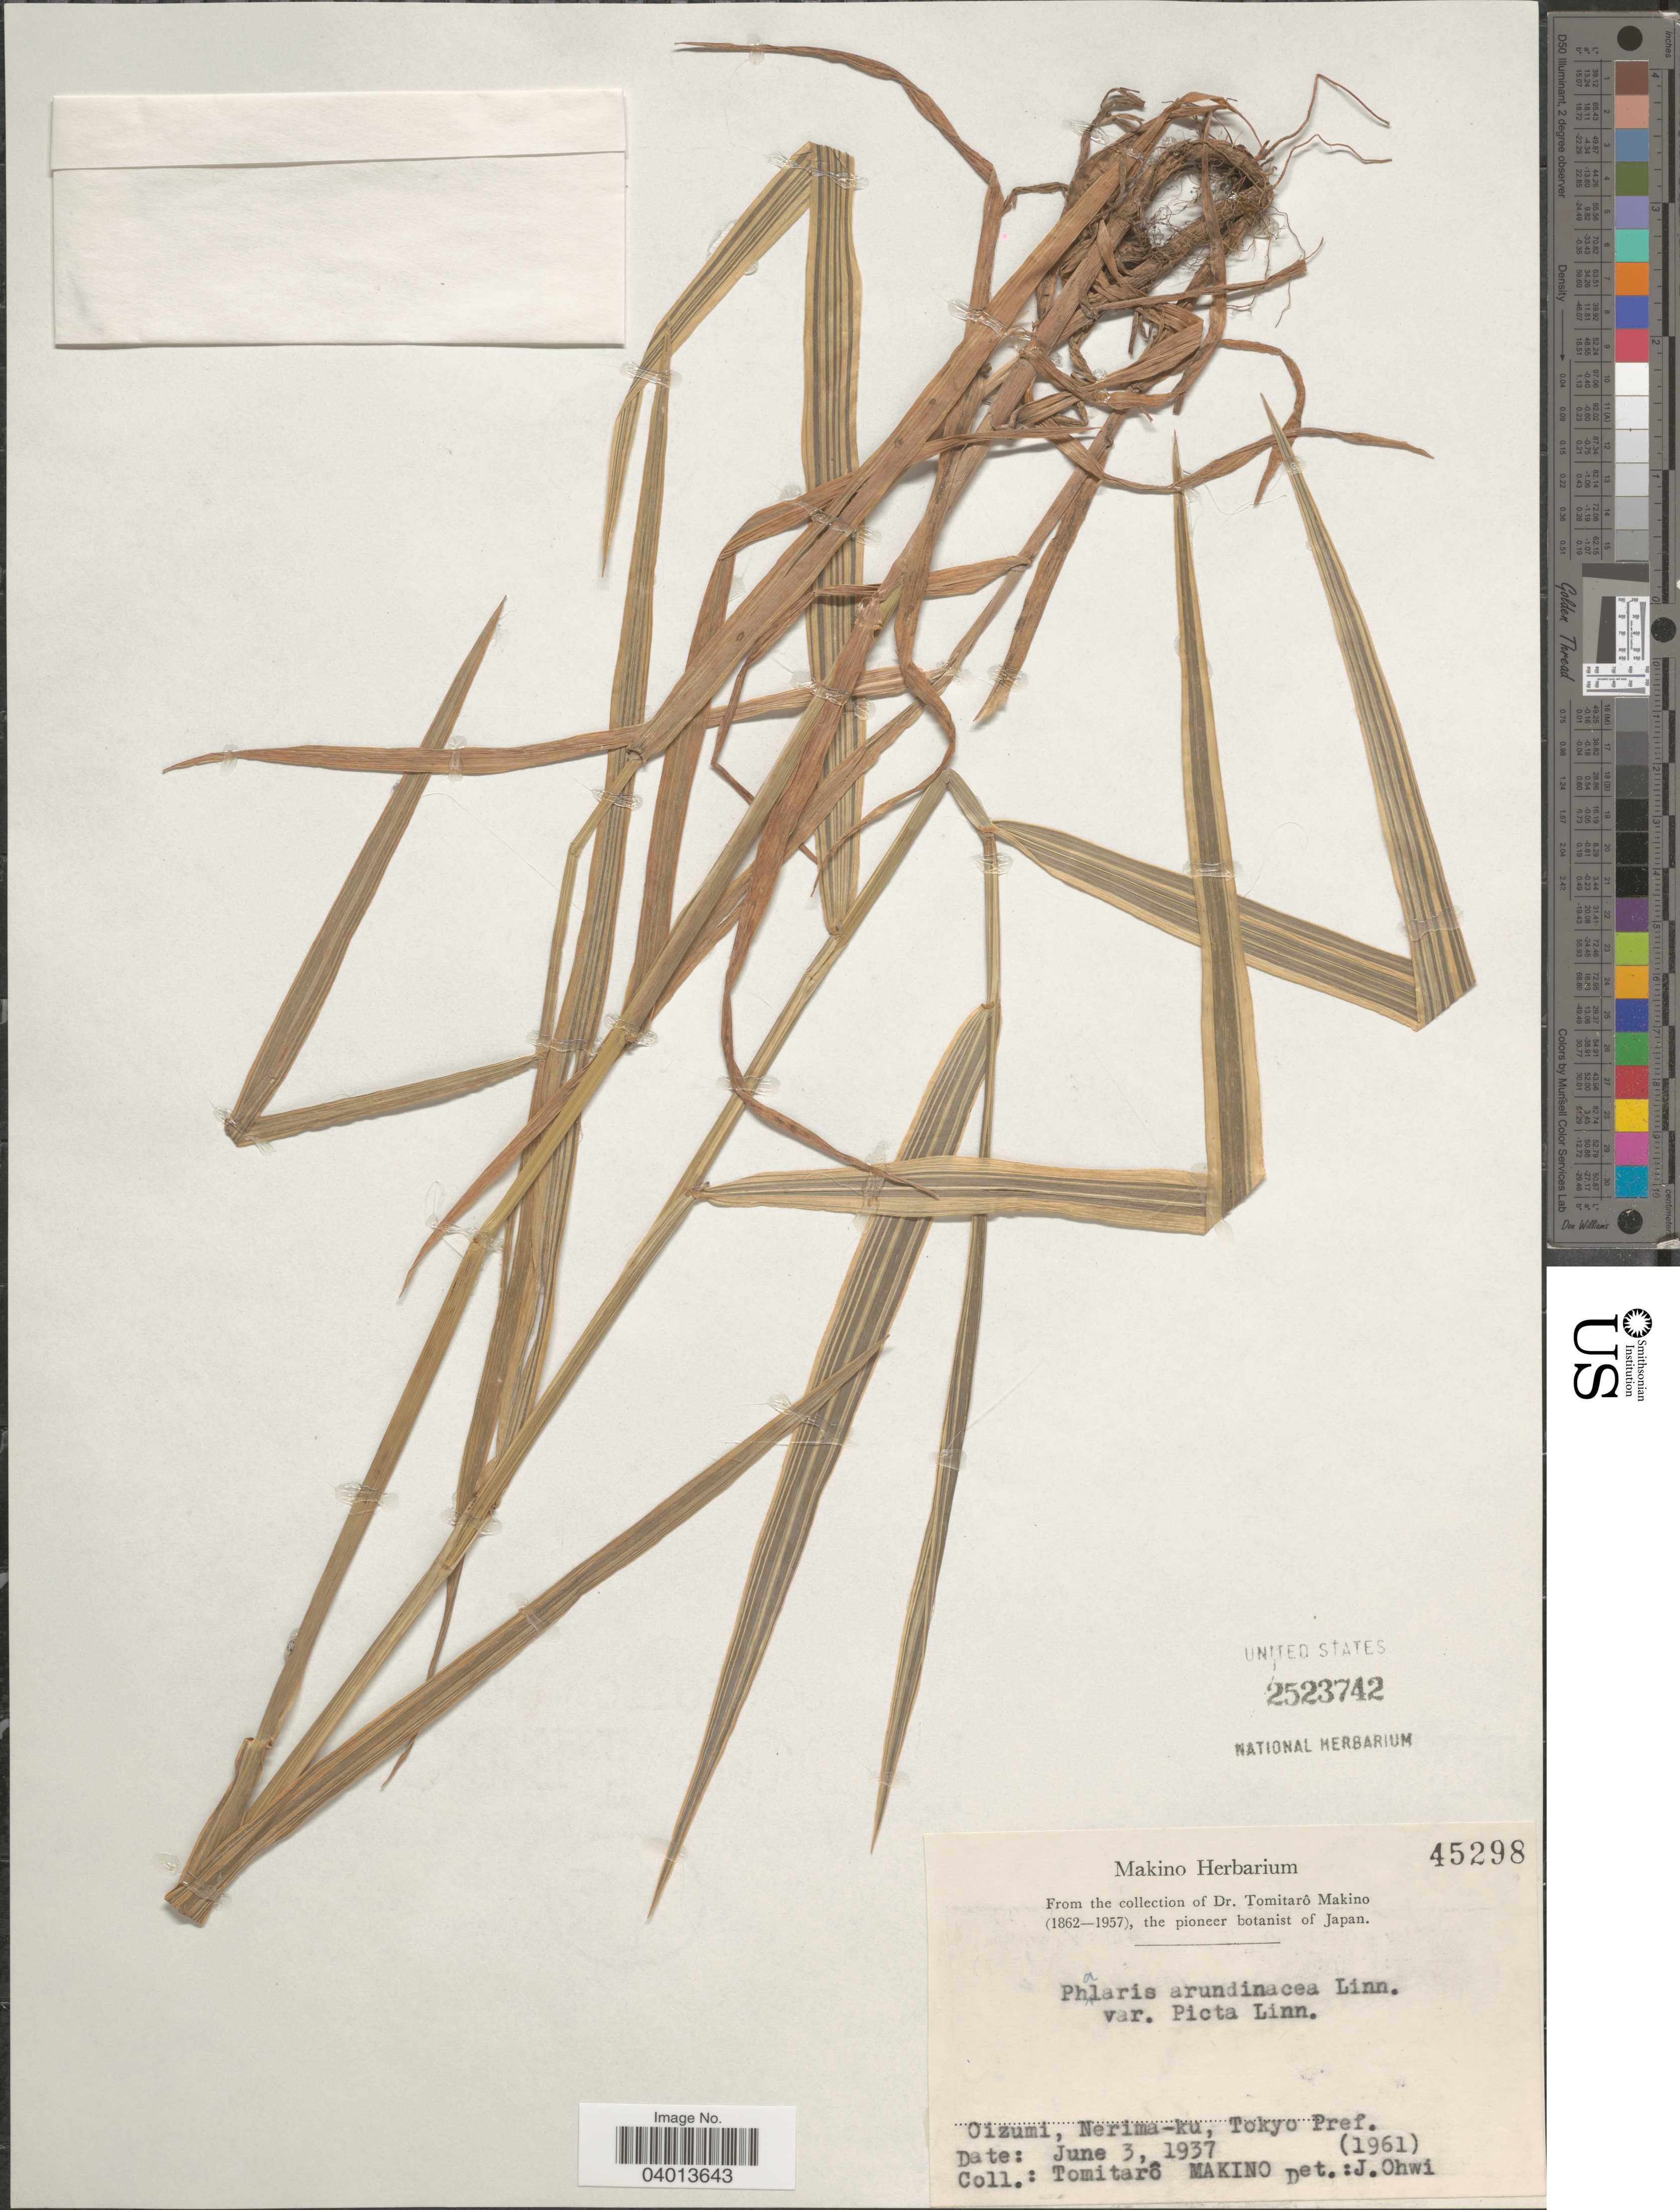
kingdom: Plantae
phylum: Tracheophyta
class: Liliopsida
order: Poales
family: Poaceae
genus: Phalaris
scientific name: Phalaris arundinacea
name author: L.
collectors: T. Makino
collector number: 45298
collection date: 1937-06-03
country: Japan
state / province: Tokyo, Federal City of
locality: Oizumi, Nerima-ku, Tokyo Pref.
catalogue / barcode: US 2523742